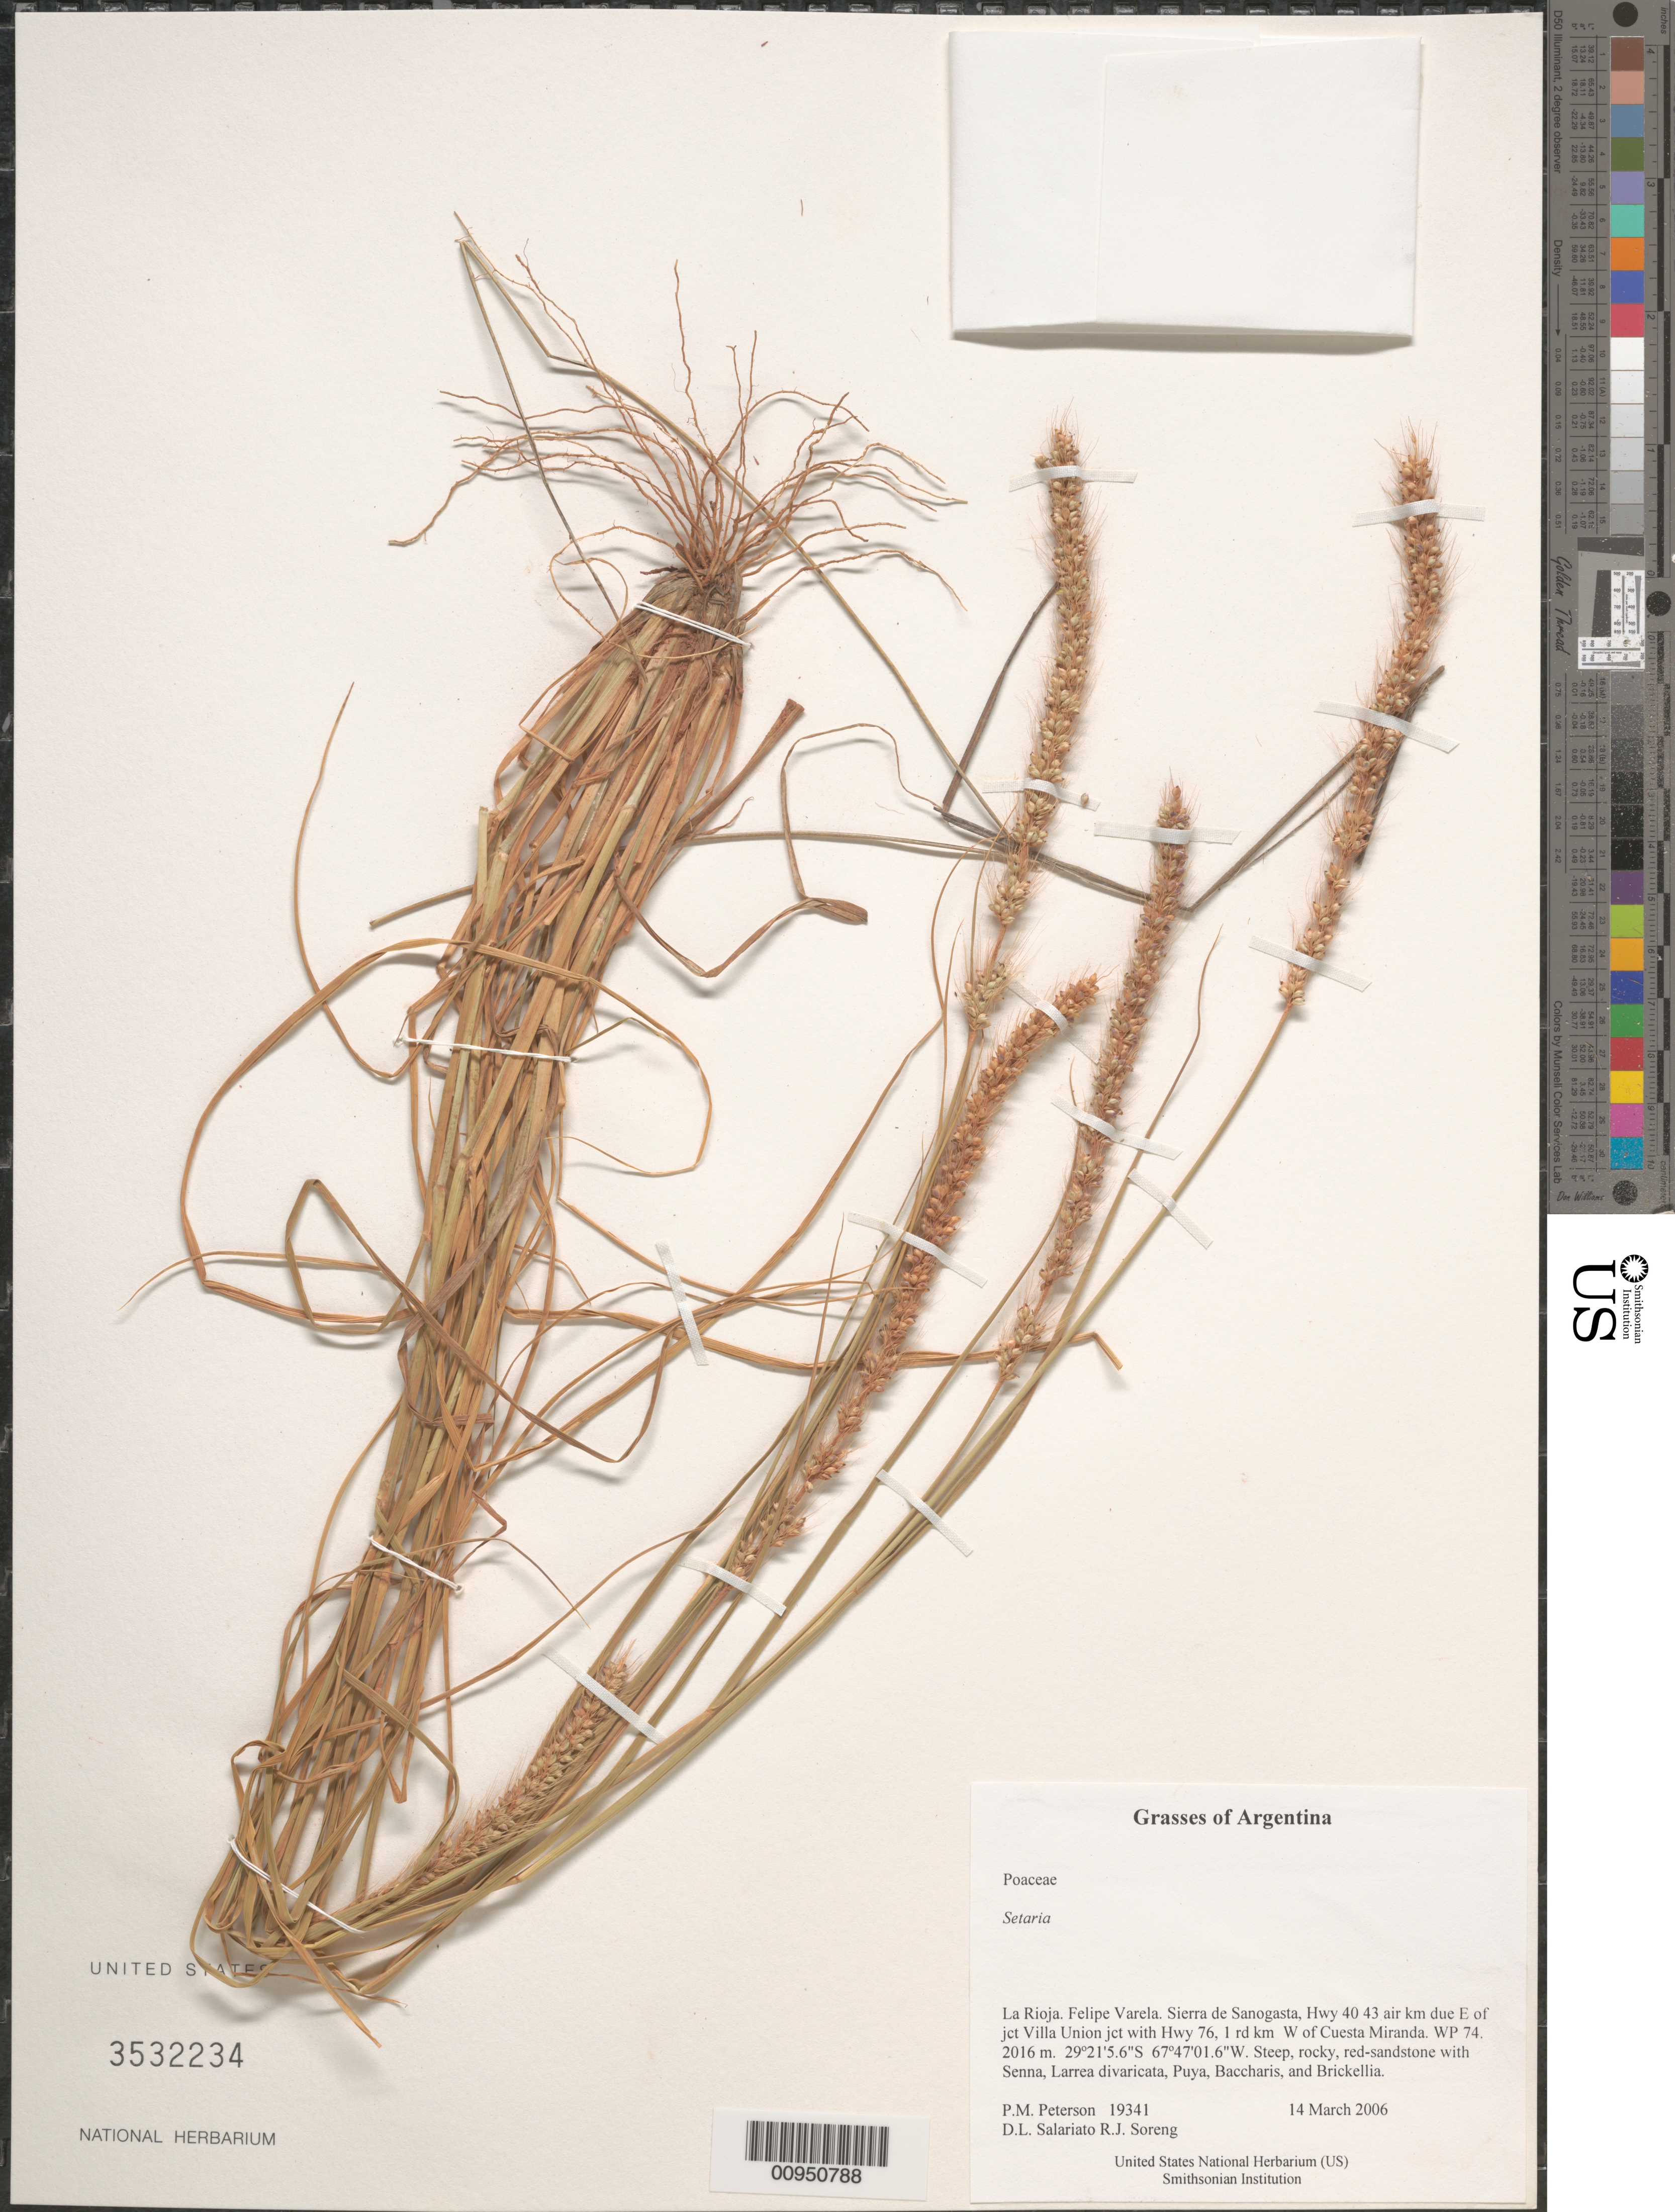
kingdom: Plantae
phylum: Tracheophyta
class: Liliopsida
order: Poales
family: Poaceae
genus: Setaria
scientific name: Setaria sp.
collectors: P. M. Peterson, R. J. Soreng, D. Salariato & A. Panizza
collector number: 19341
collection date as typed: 14 Mar 2006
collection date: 2006-03-14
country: Argentina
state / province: La Rioja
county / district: Felipe Varela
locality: Sierra de Sanogasta, Hwy 40 43 air km due E of jct Villa Union jct with Hwy 76, 1 rd km W of Cuesta Miranda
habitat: Steep, rocky, red-sandstone with Senna, Larrea divaricata, Puya, Baccharis, and Brickellia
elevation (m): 2016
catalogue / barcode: US 3532234